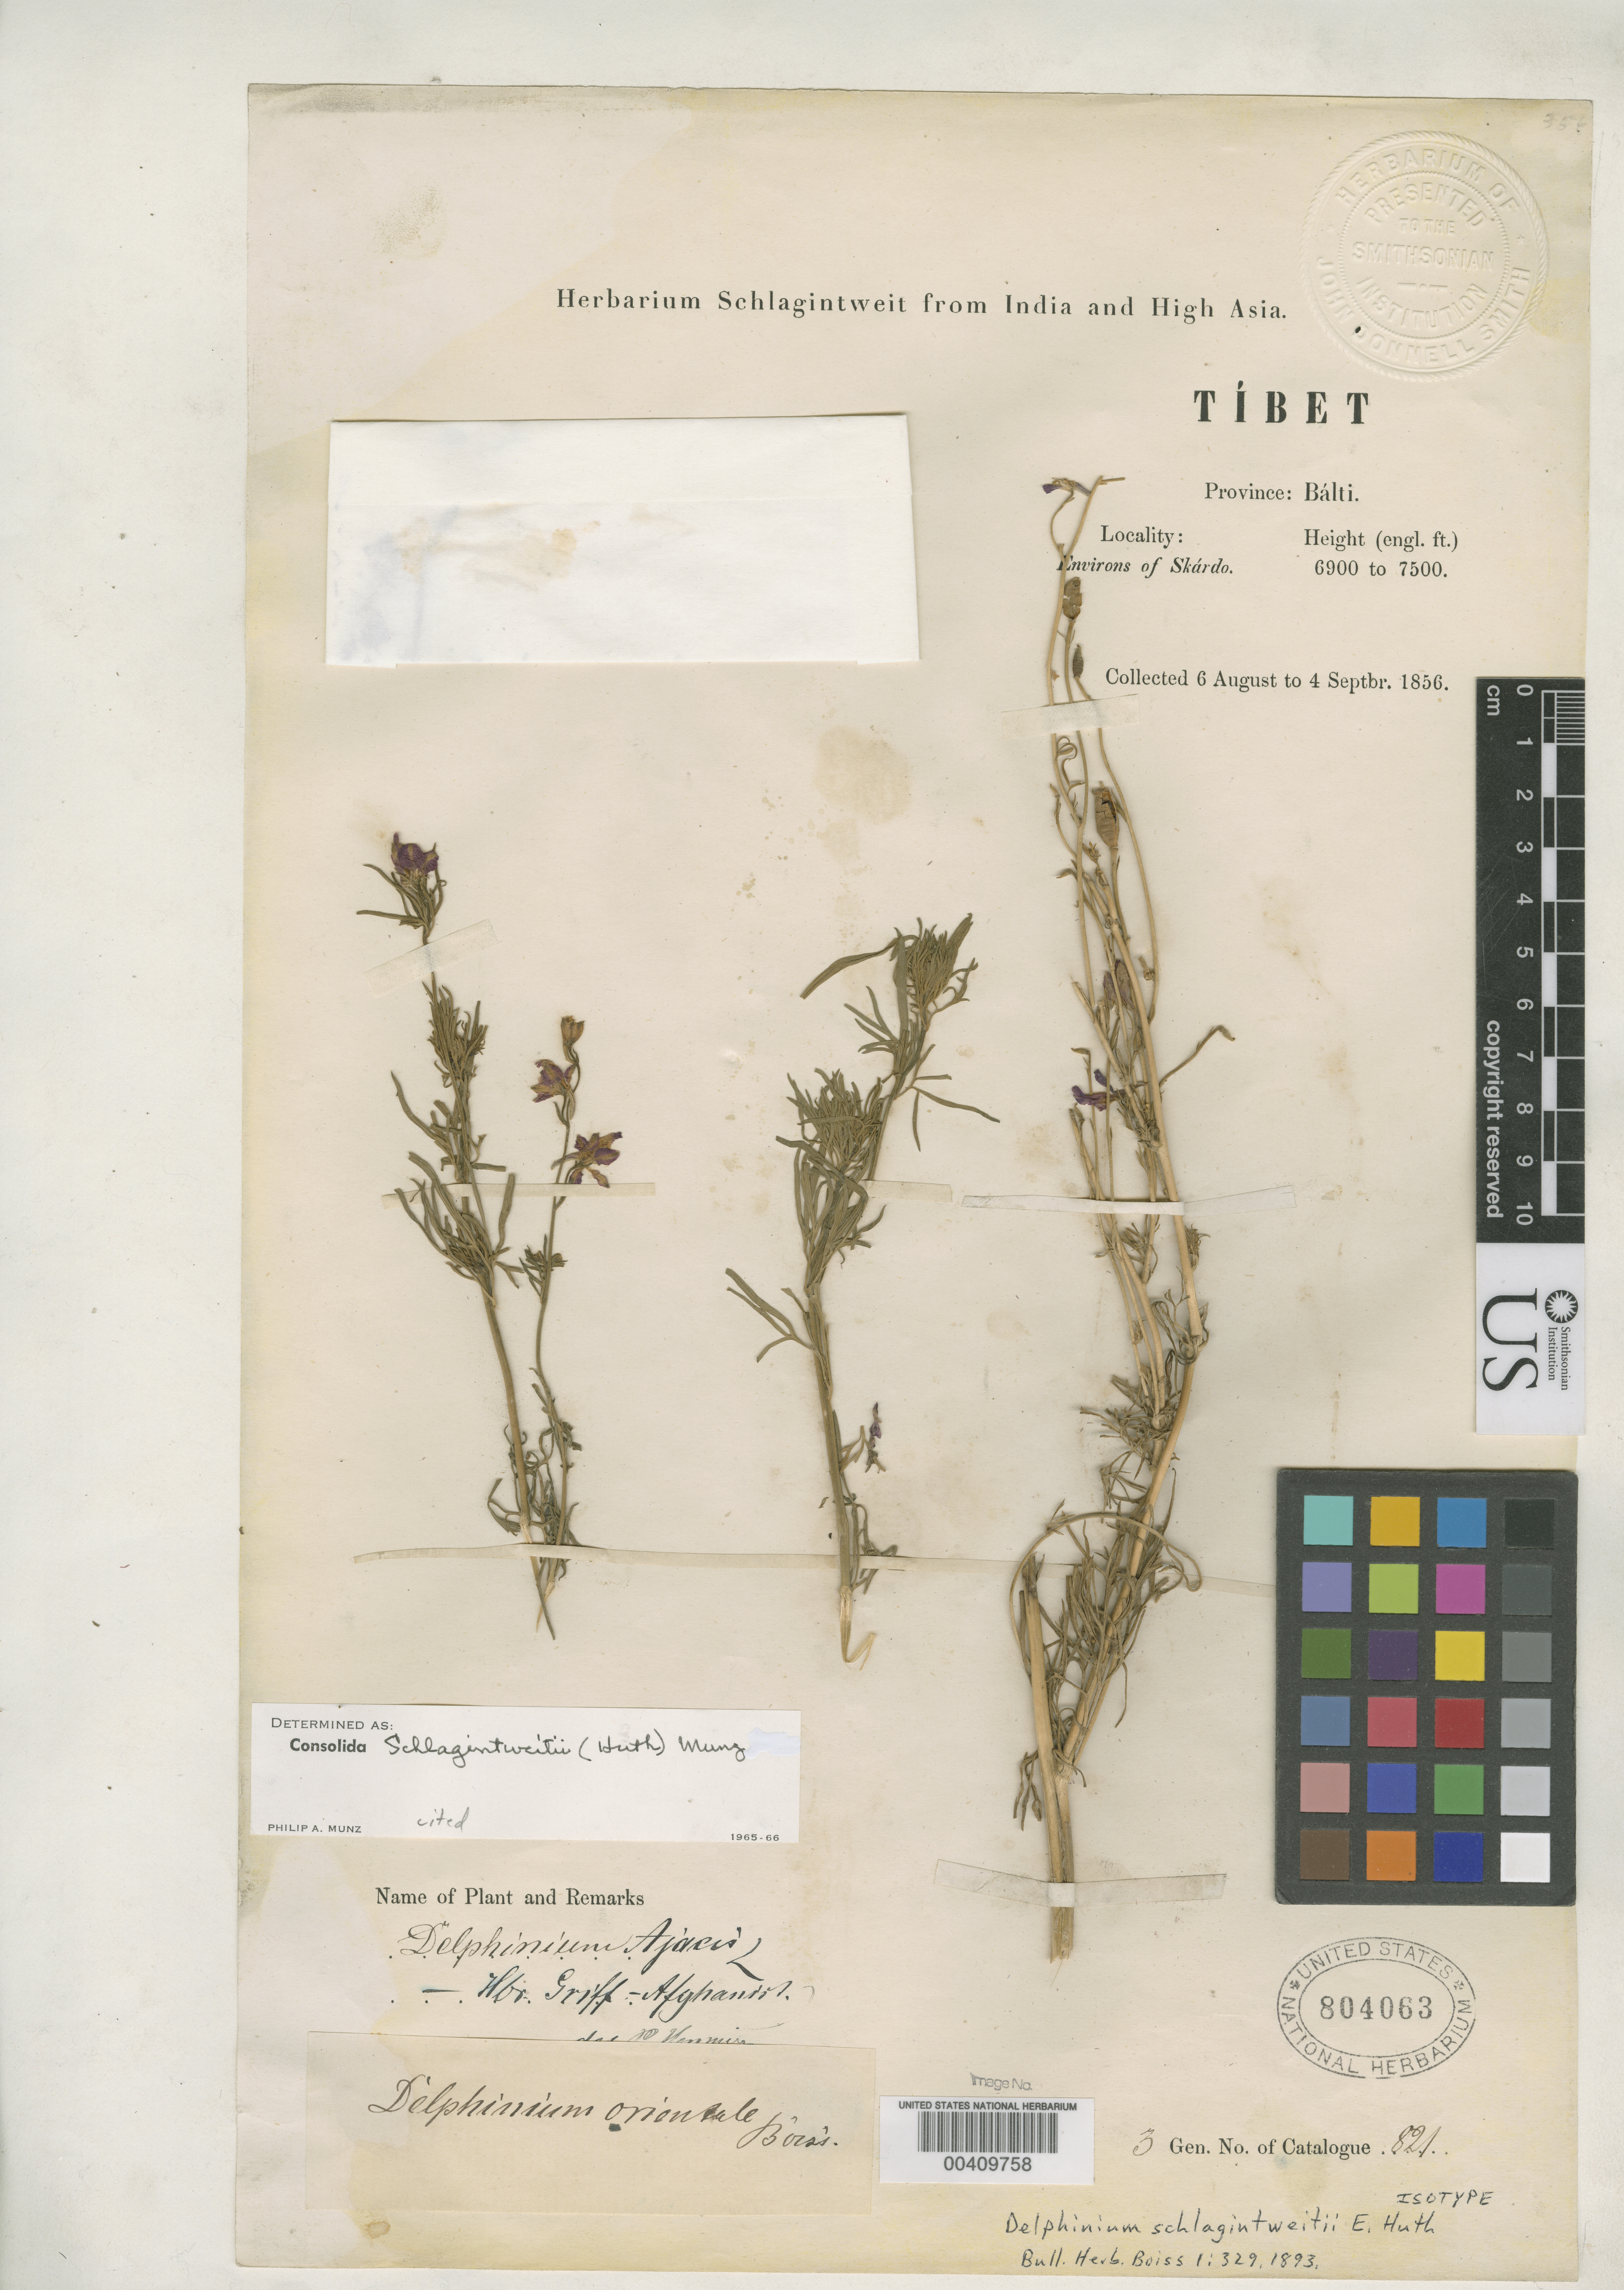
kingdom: Plantae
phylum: Tracheophyta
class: Magnoliopsida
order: Ranunculales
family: Ranunculaceae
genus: Delphinium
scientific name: Delphinium schlagintweitii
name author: Huth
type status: Isotype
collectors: Herbarium Schlagintweit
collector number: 821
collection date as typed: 06 Aug 1856 to 04 Sep 1856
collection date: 1856-08-06/1856-09-04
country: Pakistan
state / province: Gilgit-Baltistan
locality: Tibet. Prov. Bálti. Environs of Skárdo [=Skardu]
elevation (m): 2103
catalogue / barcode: US 804063